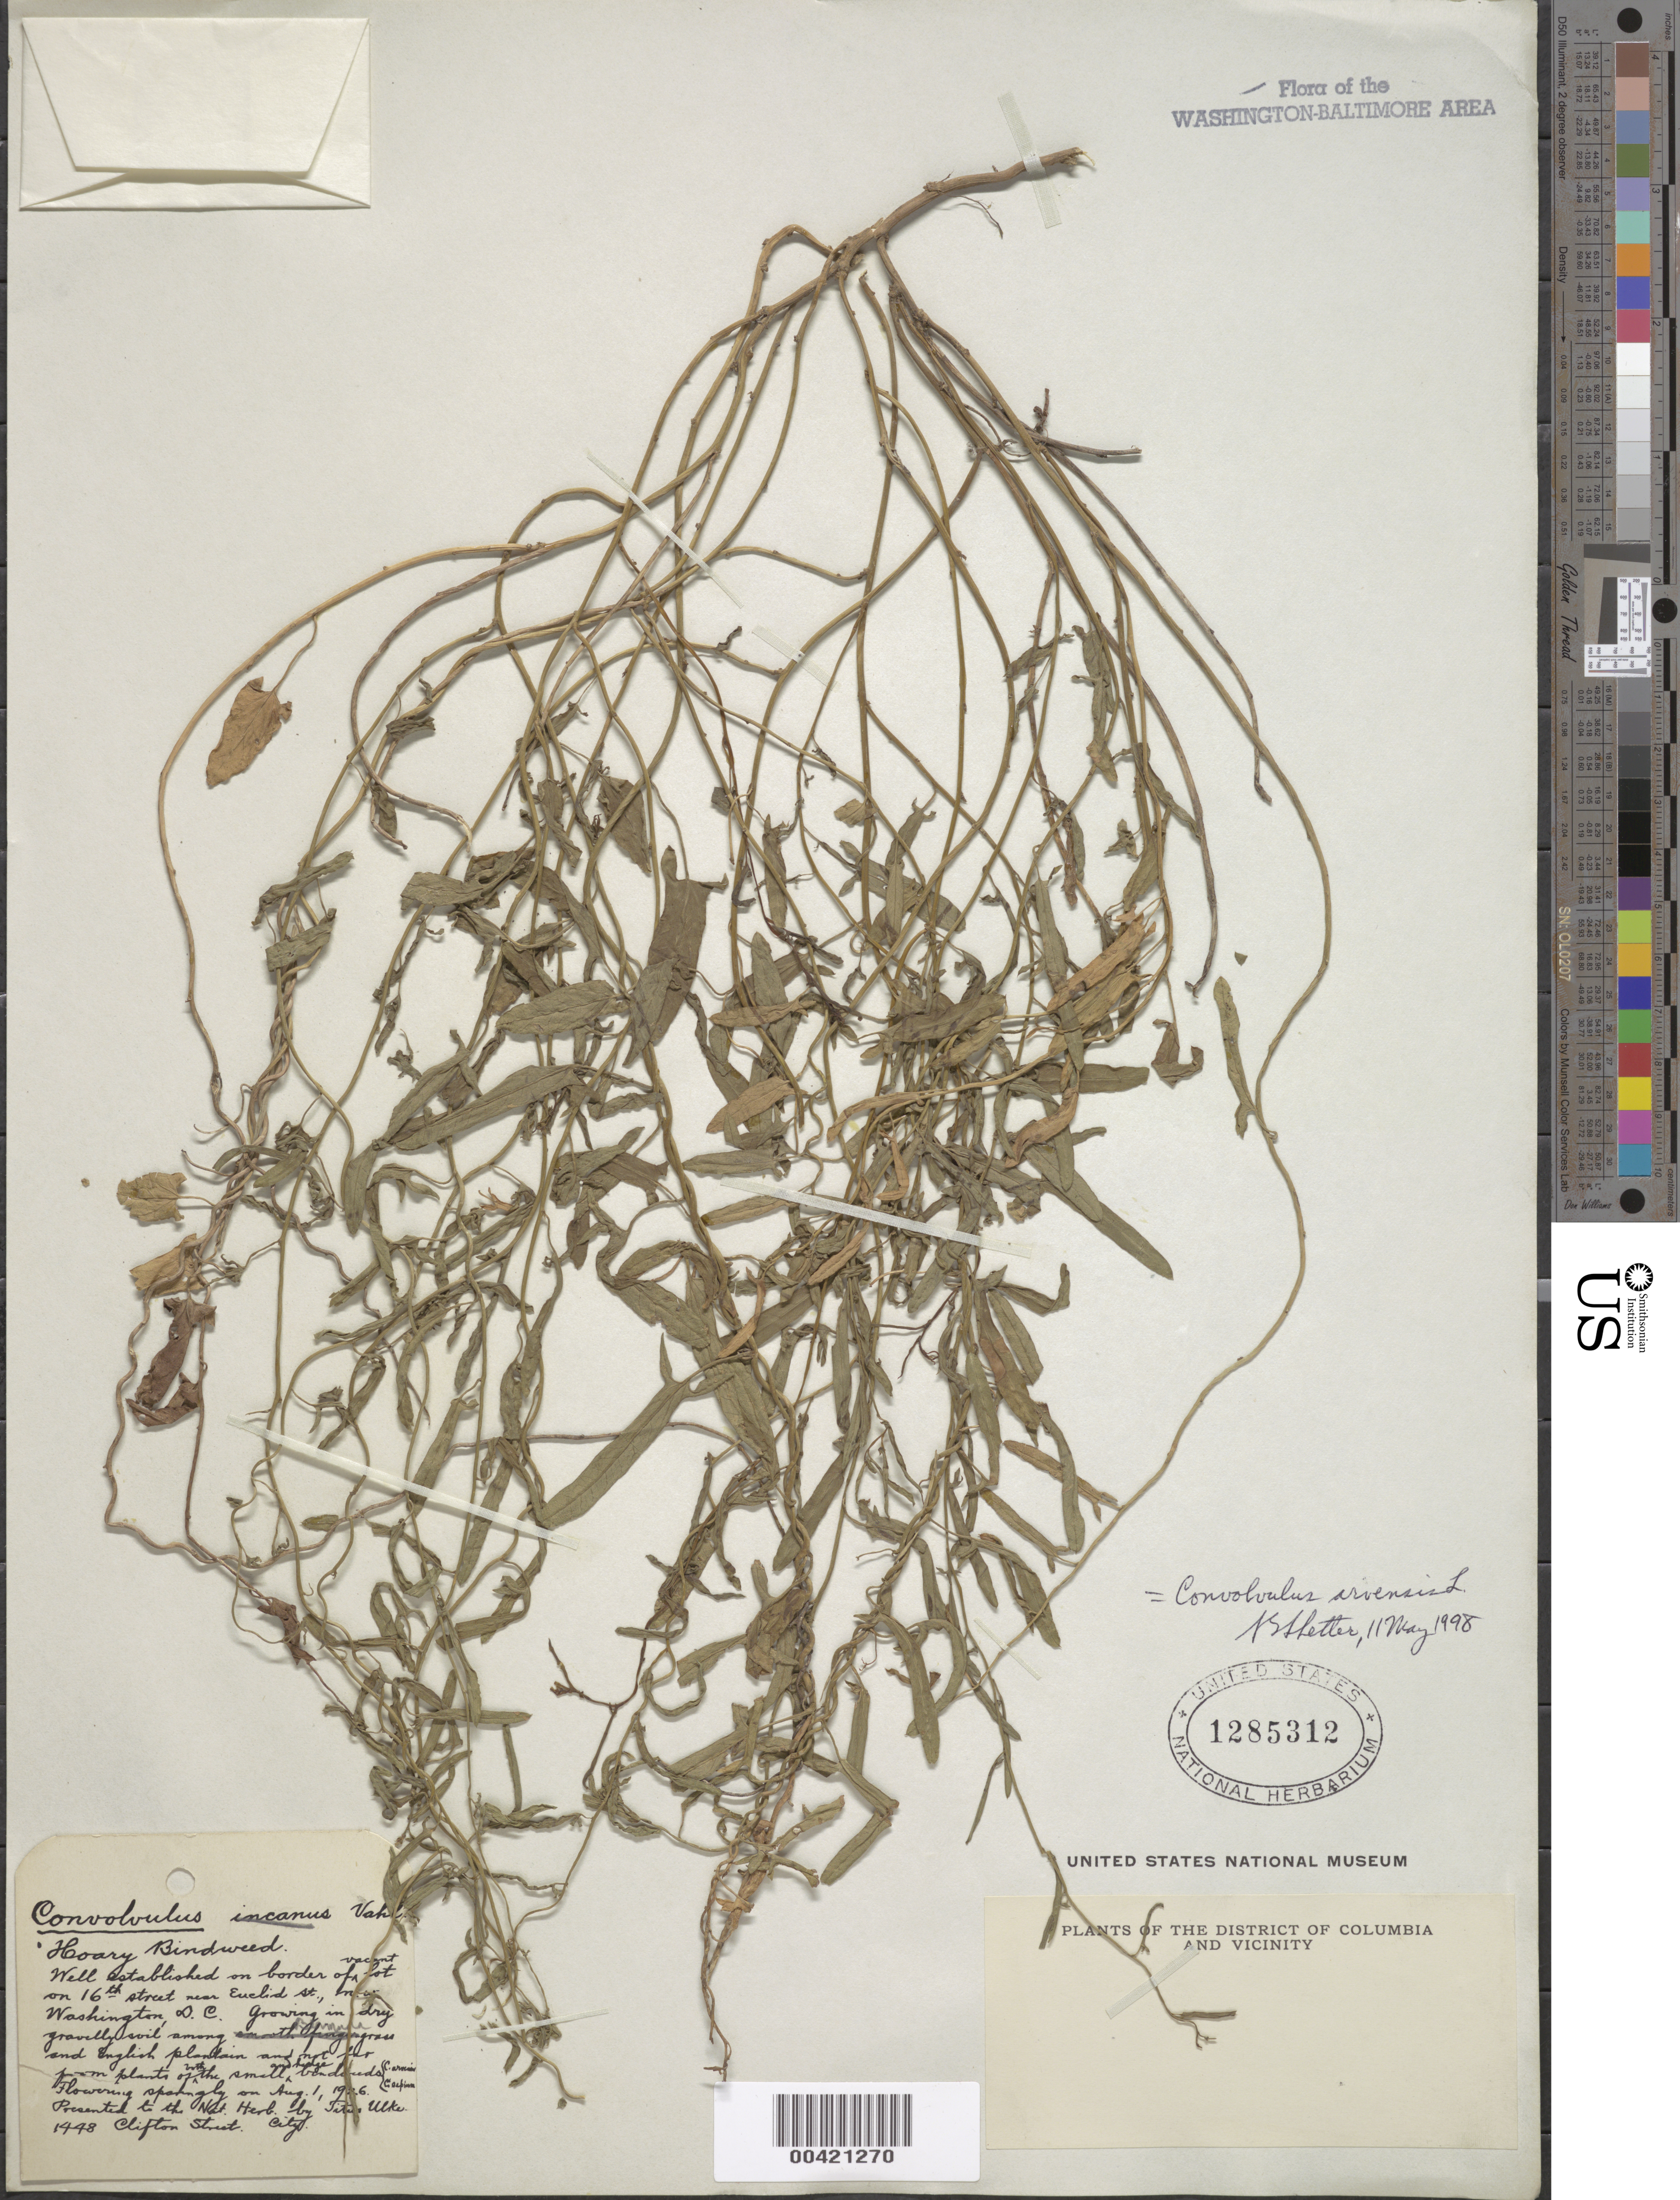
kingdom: Plantae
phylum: Tracheophyta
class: Magnoliopsida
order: Solanales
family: Convolvulaceae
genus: Convolvulus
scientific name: Convolvulus arvensis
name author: L.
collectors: T. Ulke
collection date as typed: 01 Aug 1926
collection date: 1926-08-01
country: United States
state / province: District of Columbia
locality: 16th St. near Euclid St., NW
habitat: Border of vacant lot, dry gravelly soil among bermuda grass.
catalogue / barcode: US 1285312